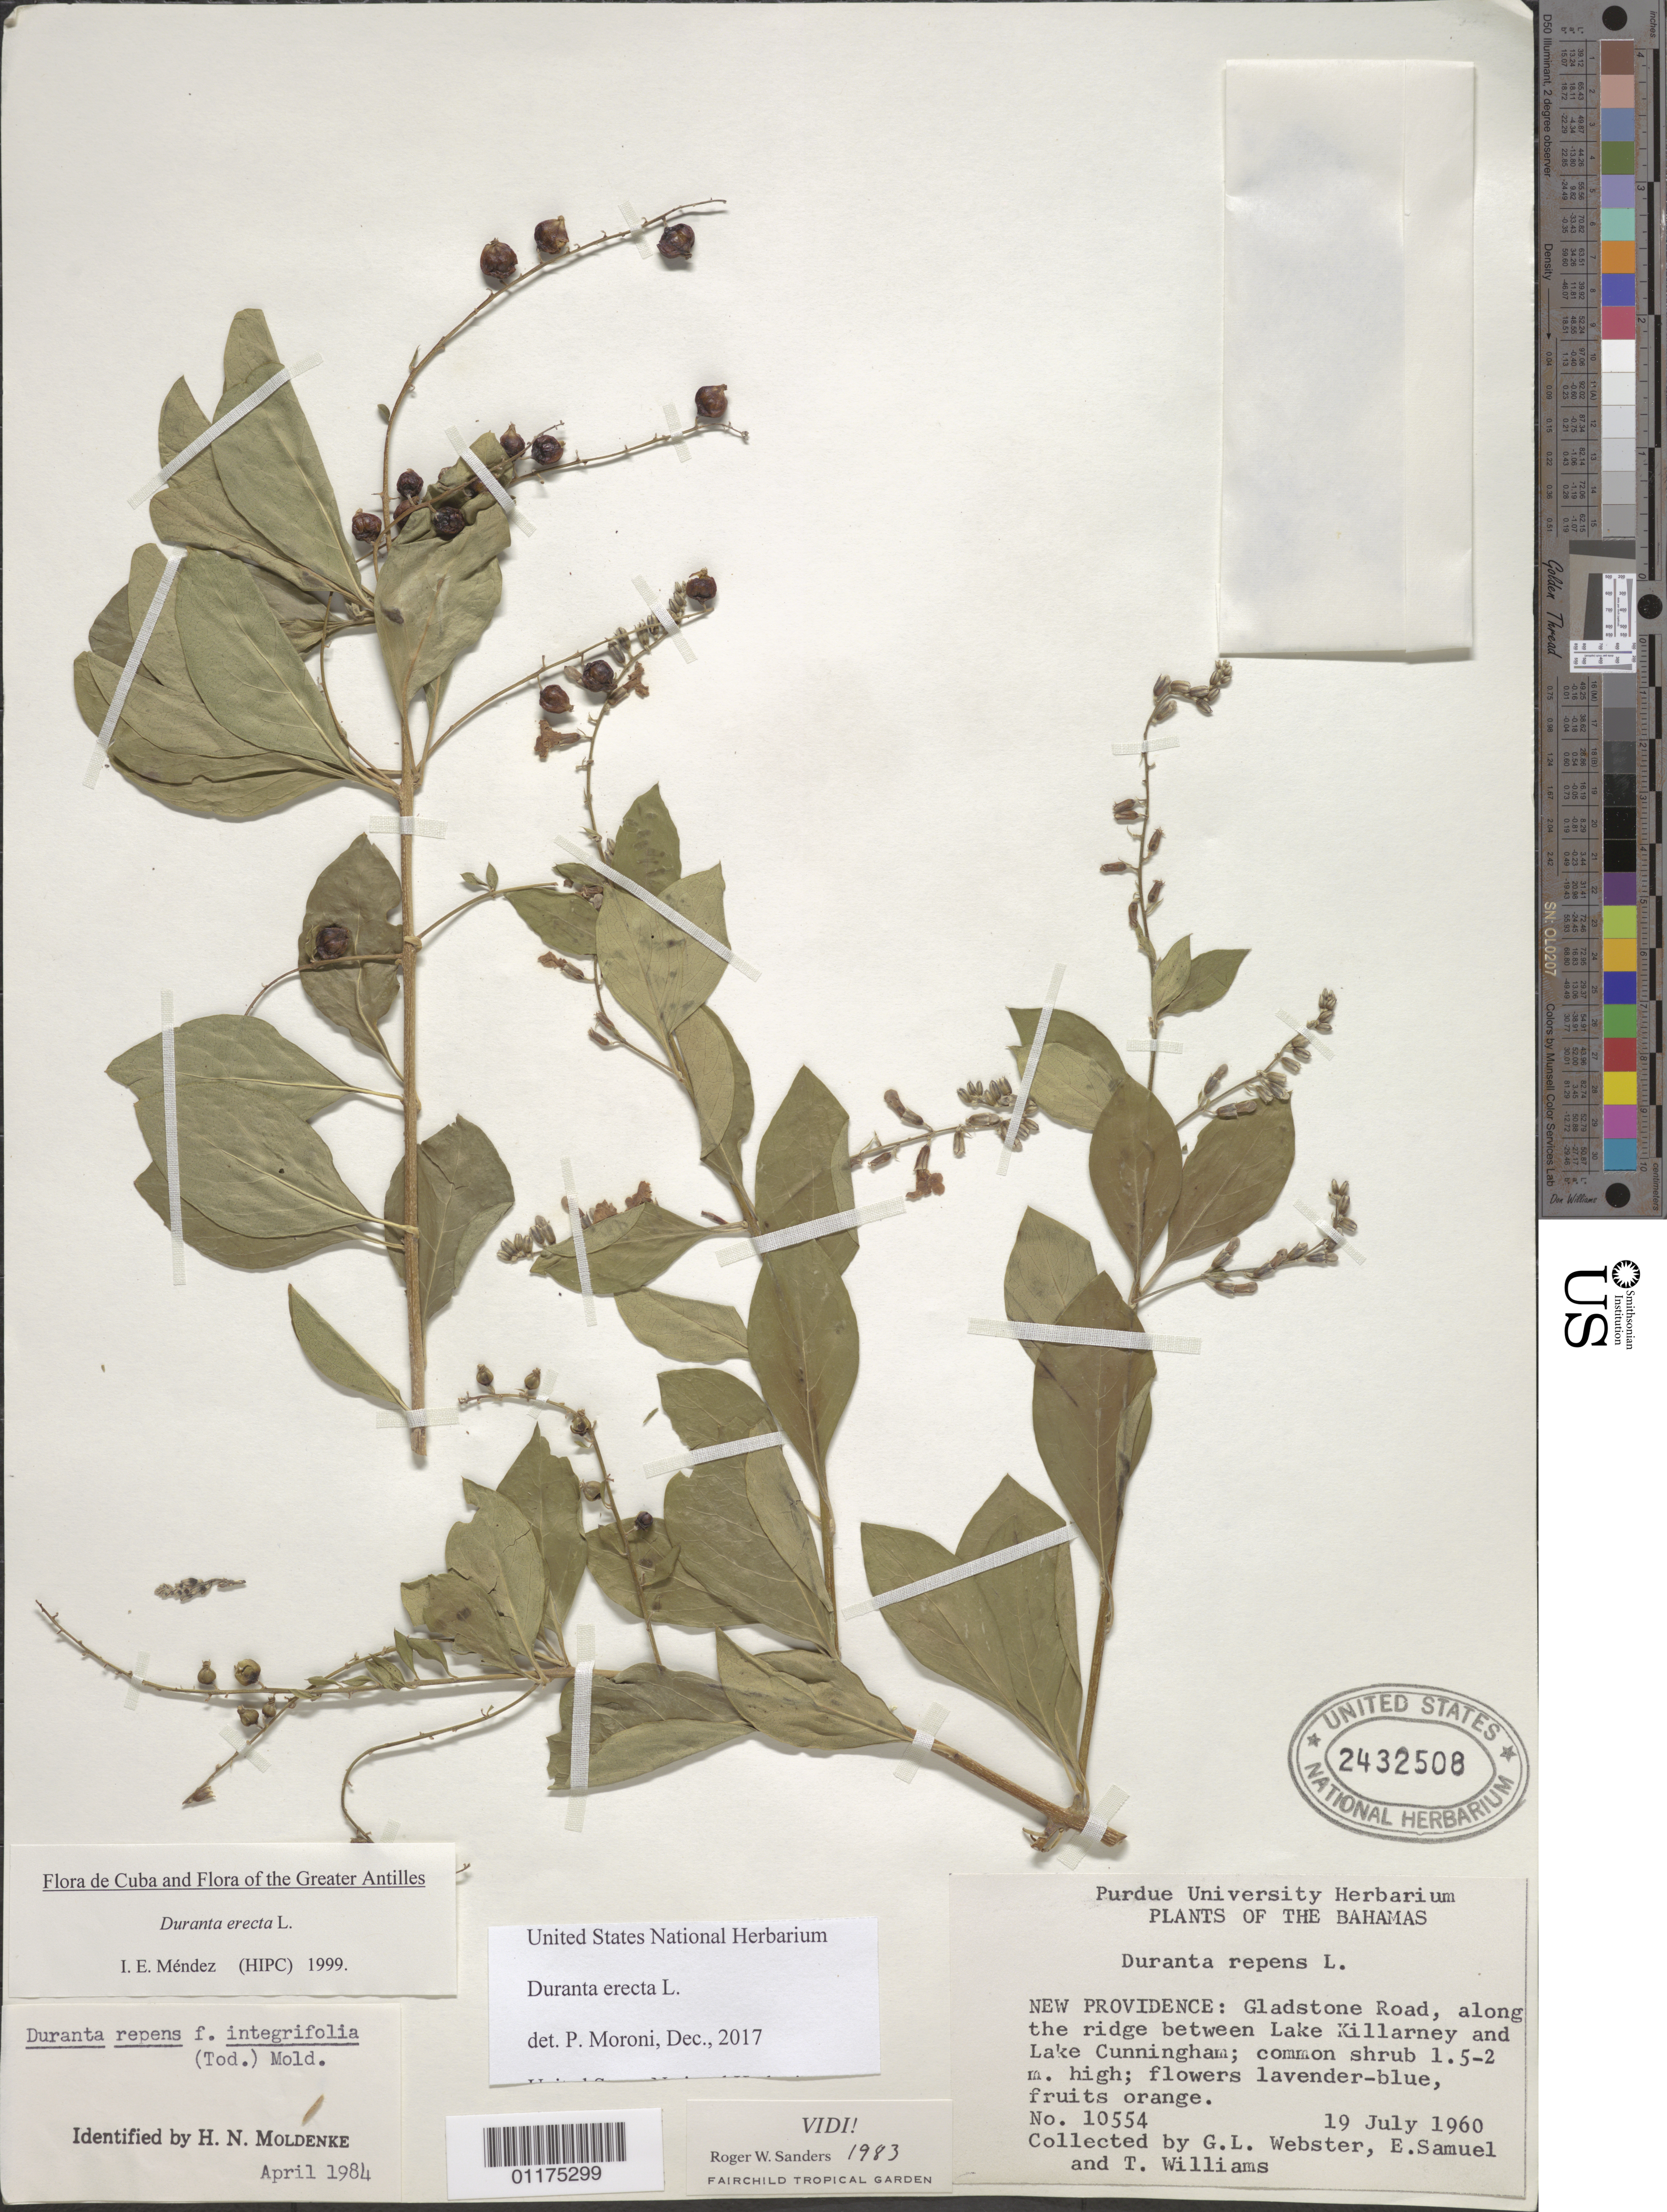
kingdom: Plantae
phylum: Tracheophyta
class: Magnoliopsida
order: Lamiales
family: Verbenaceae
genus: Duranta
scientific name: Duranta erecta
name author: L.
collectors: G. L. Webster, E. Samuel & T. Williams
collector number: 10554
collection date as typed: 19 Jul 1960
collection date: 1960-07-19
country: Bahamas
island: New Providence I.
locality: Gladstone Road, along the ridge between Lake Killarney and Lake Cunningham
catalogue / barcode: US 2432508